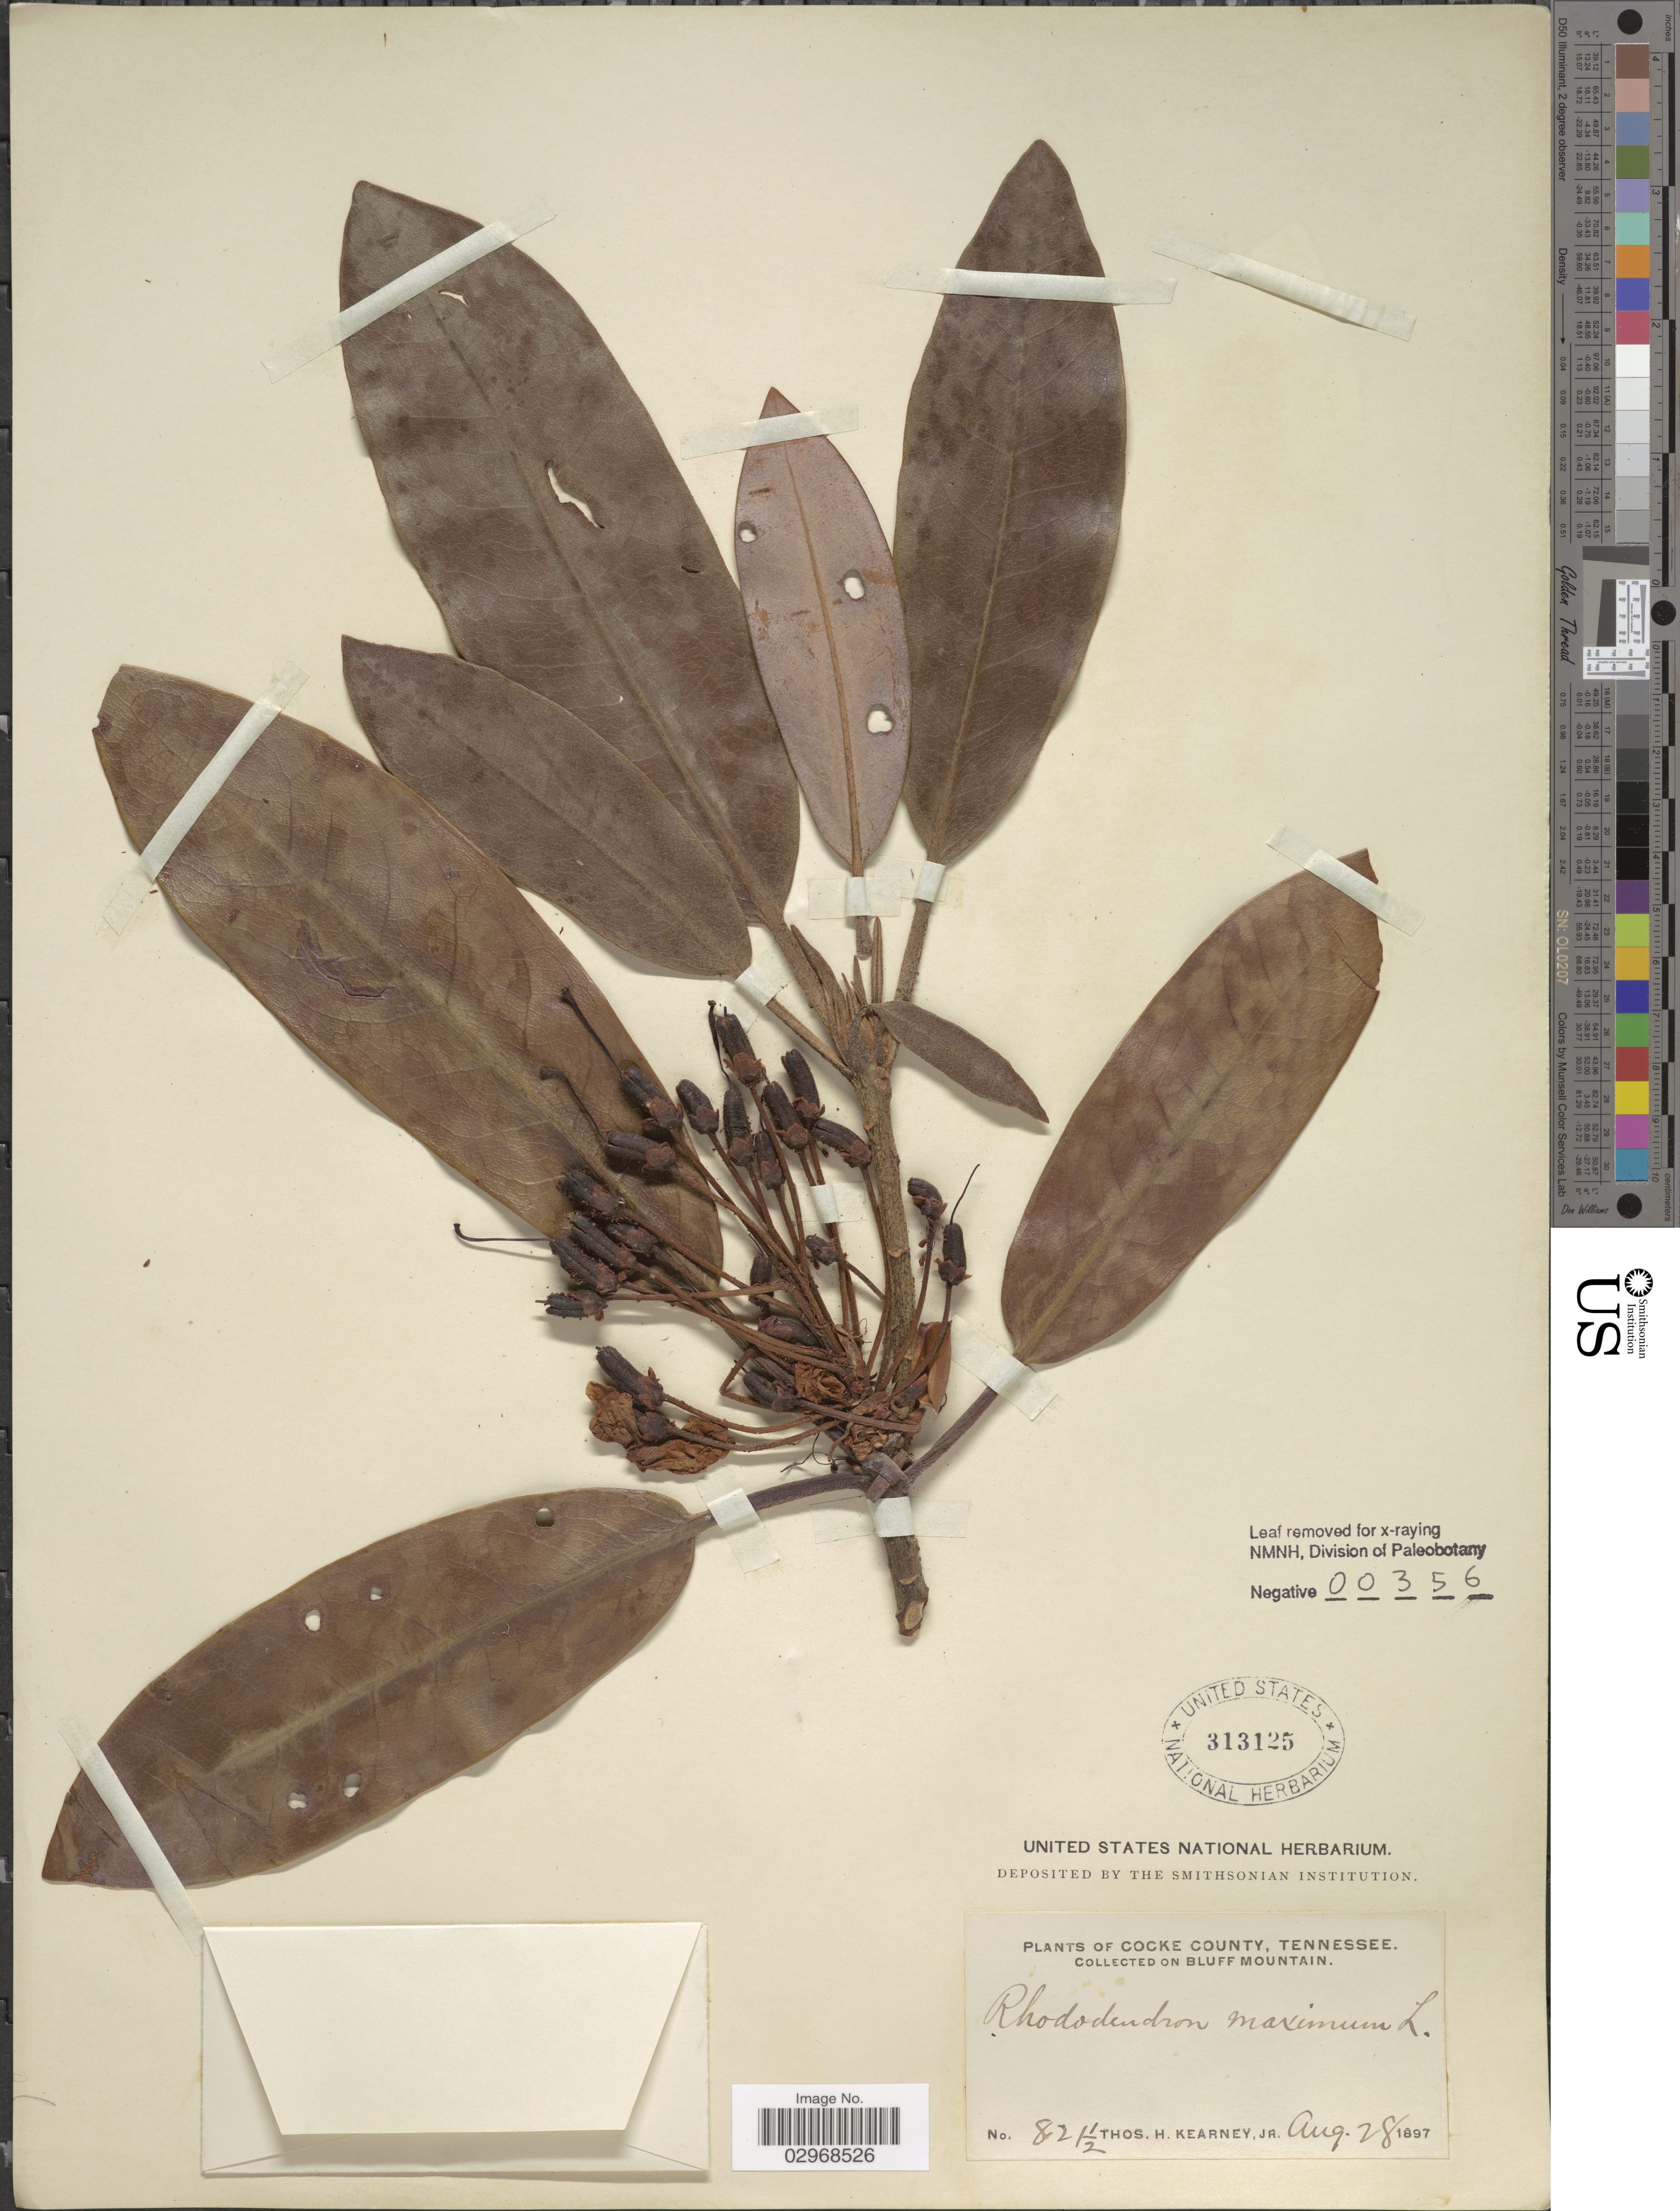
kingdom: Plantae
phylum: Tracheophyta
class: Magnoliopsida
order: Ericales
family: Ericaceae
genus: Rhododendron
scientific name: Rhododendron maximum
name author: L.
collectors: T. H. Kearney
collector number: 821½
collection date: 1897-08-28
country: United States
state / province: Tennessee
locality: Cocke County. On Bluff Mountain.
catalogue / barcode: US 313125